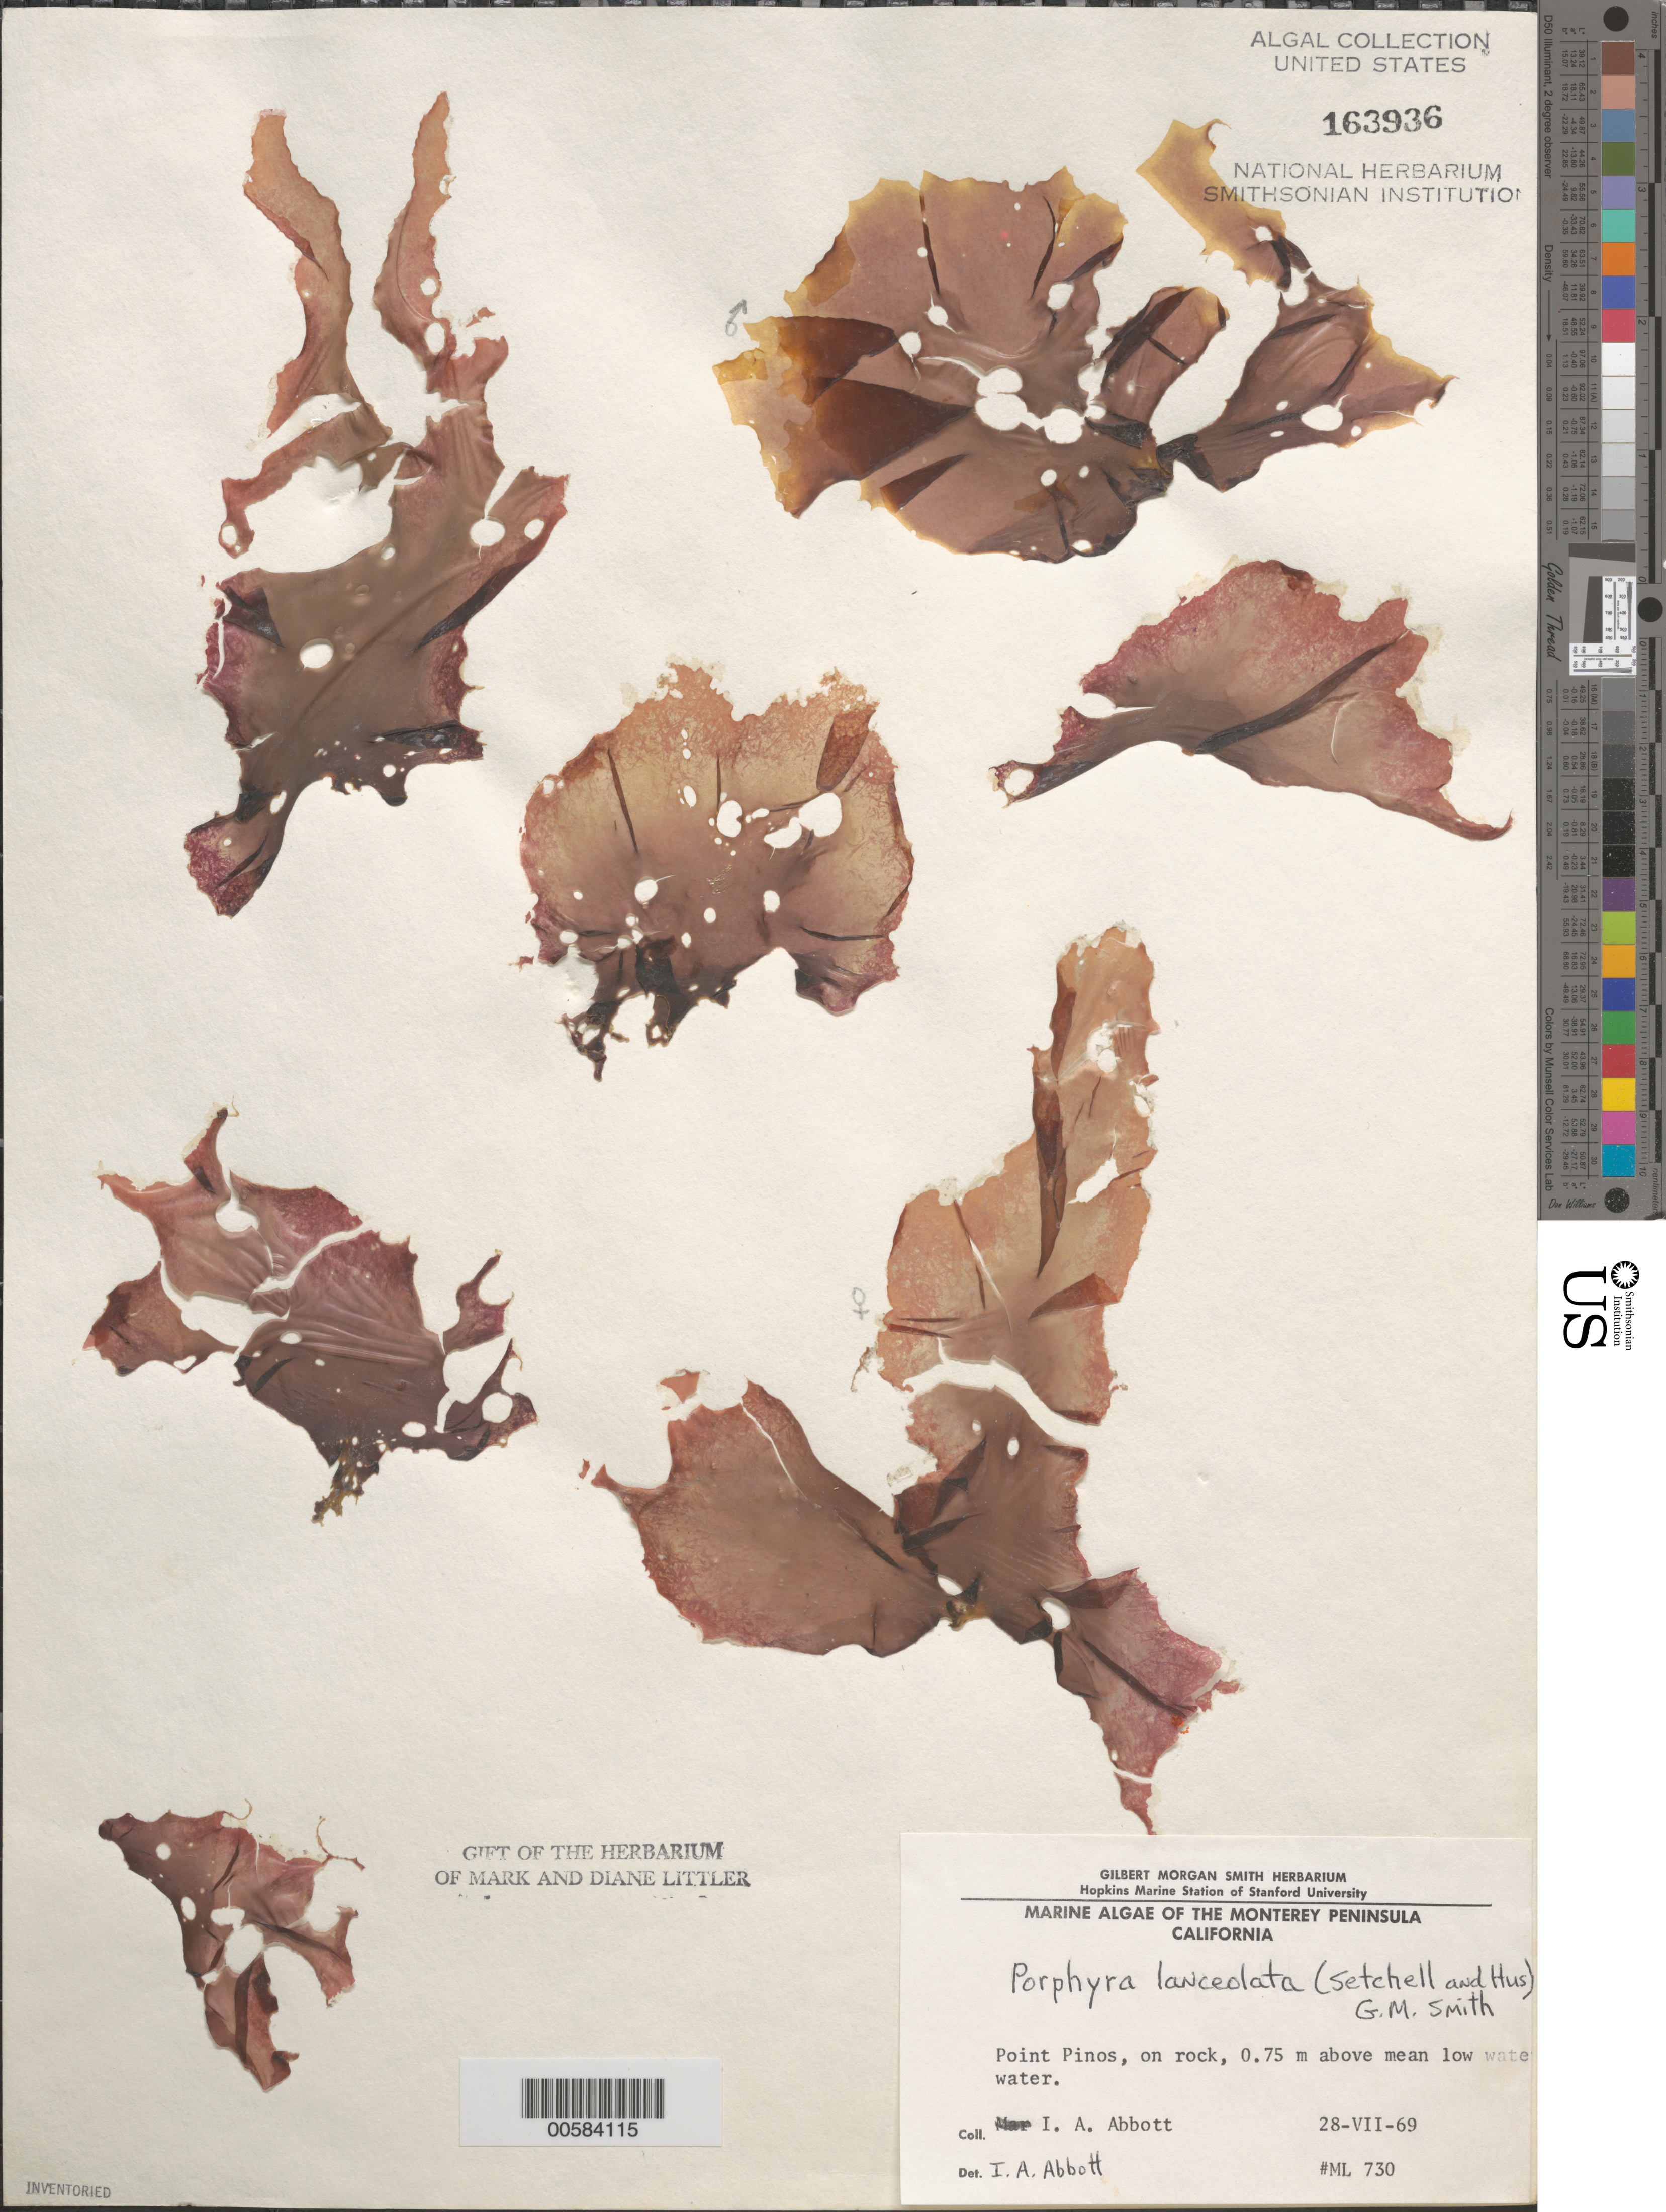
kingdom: Plantae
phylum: Rhodophyta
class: Bangiophyceae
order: Bangiales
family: Bangiaceae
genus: Pyropia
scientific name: Pyropia lanceolata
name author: (Setchell & Hus) S.C. Lindstrom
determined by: Algae name updating Project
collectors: I. A. Abbott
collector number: ML 730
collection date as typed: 28 Jul 1969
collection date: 1969-07-28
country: United States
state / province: California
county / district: Monterey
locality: Point Pinos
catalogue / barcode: US 163936